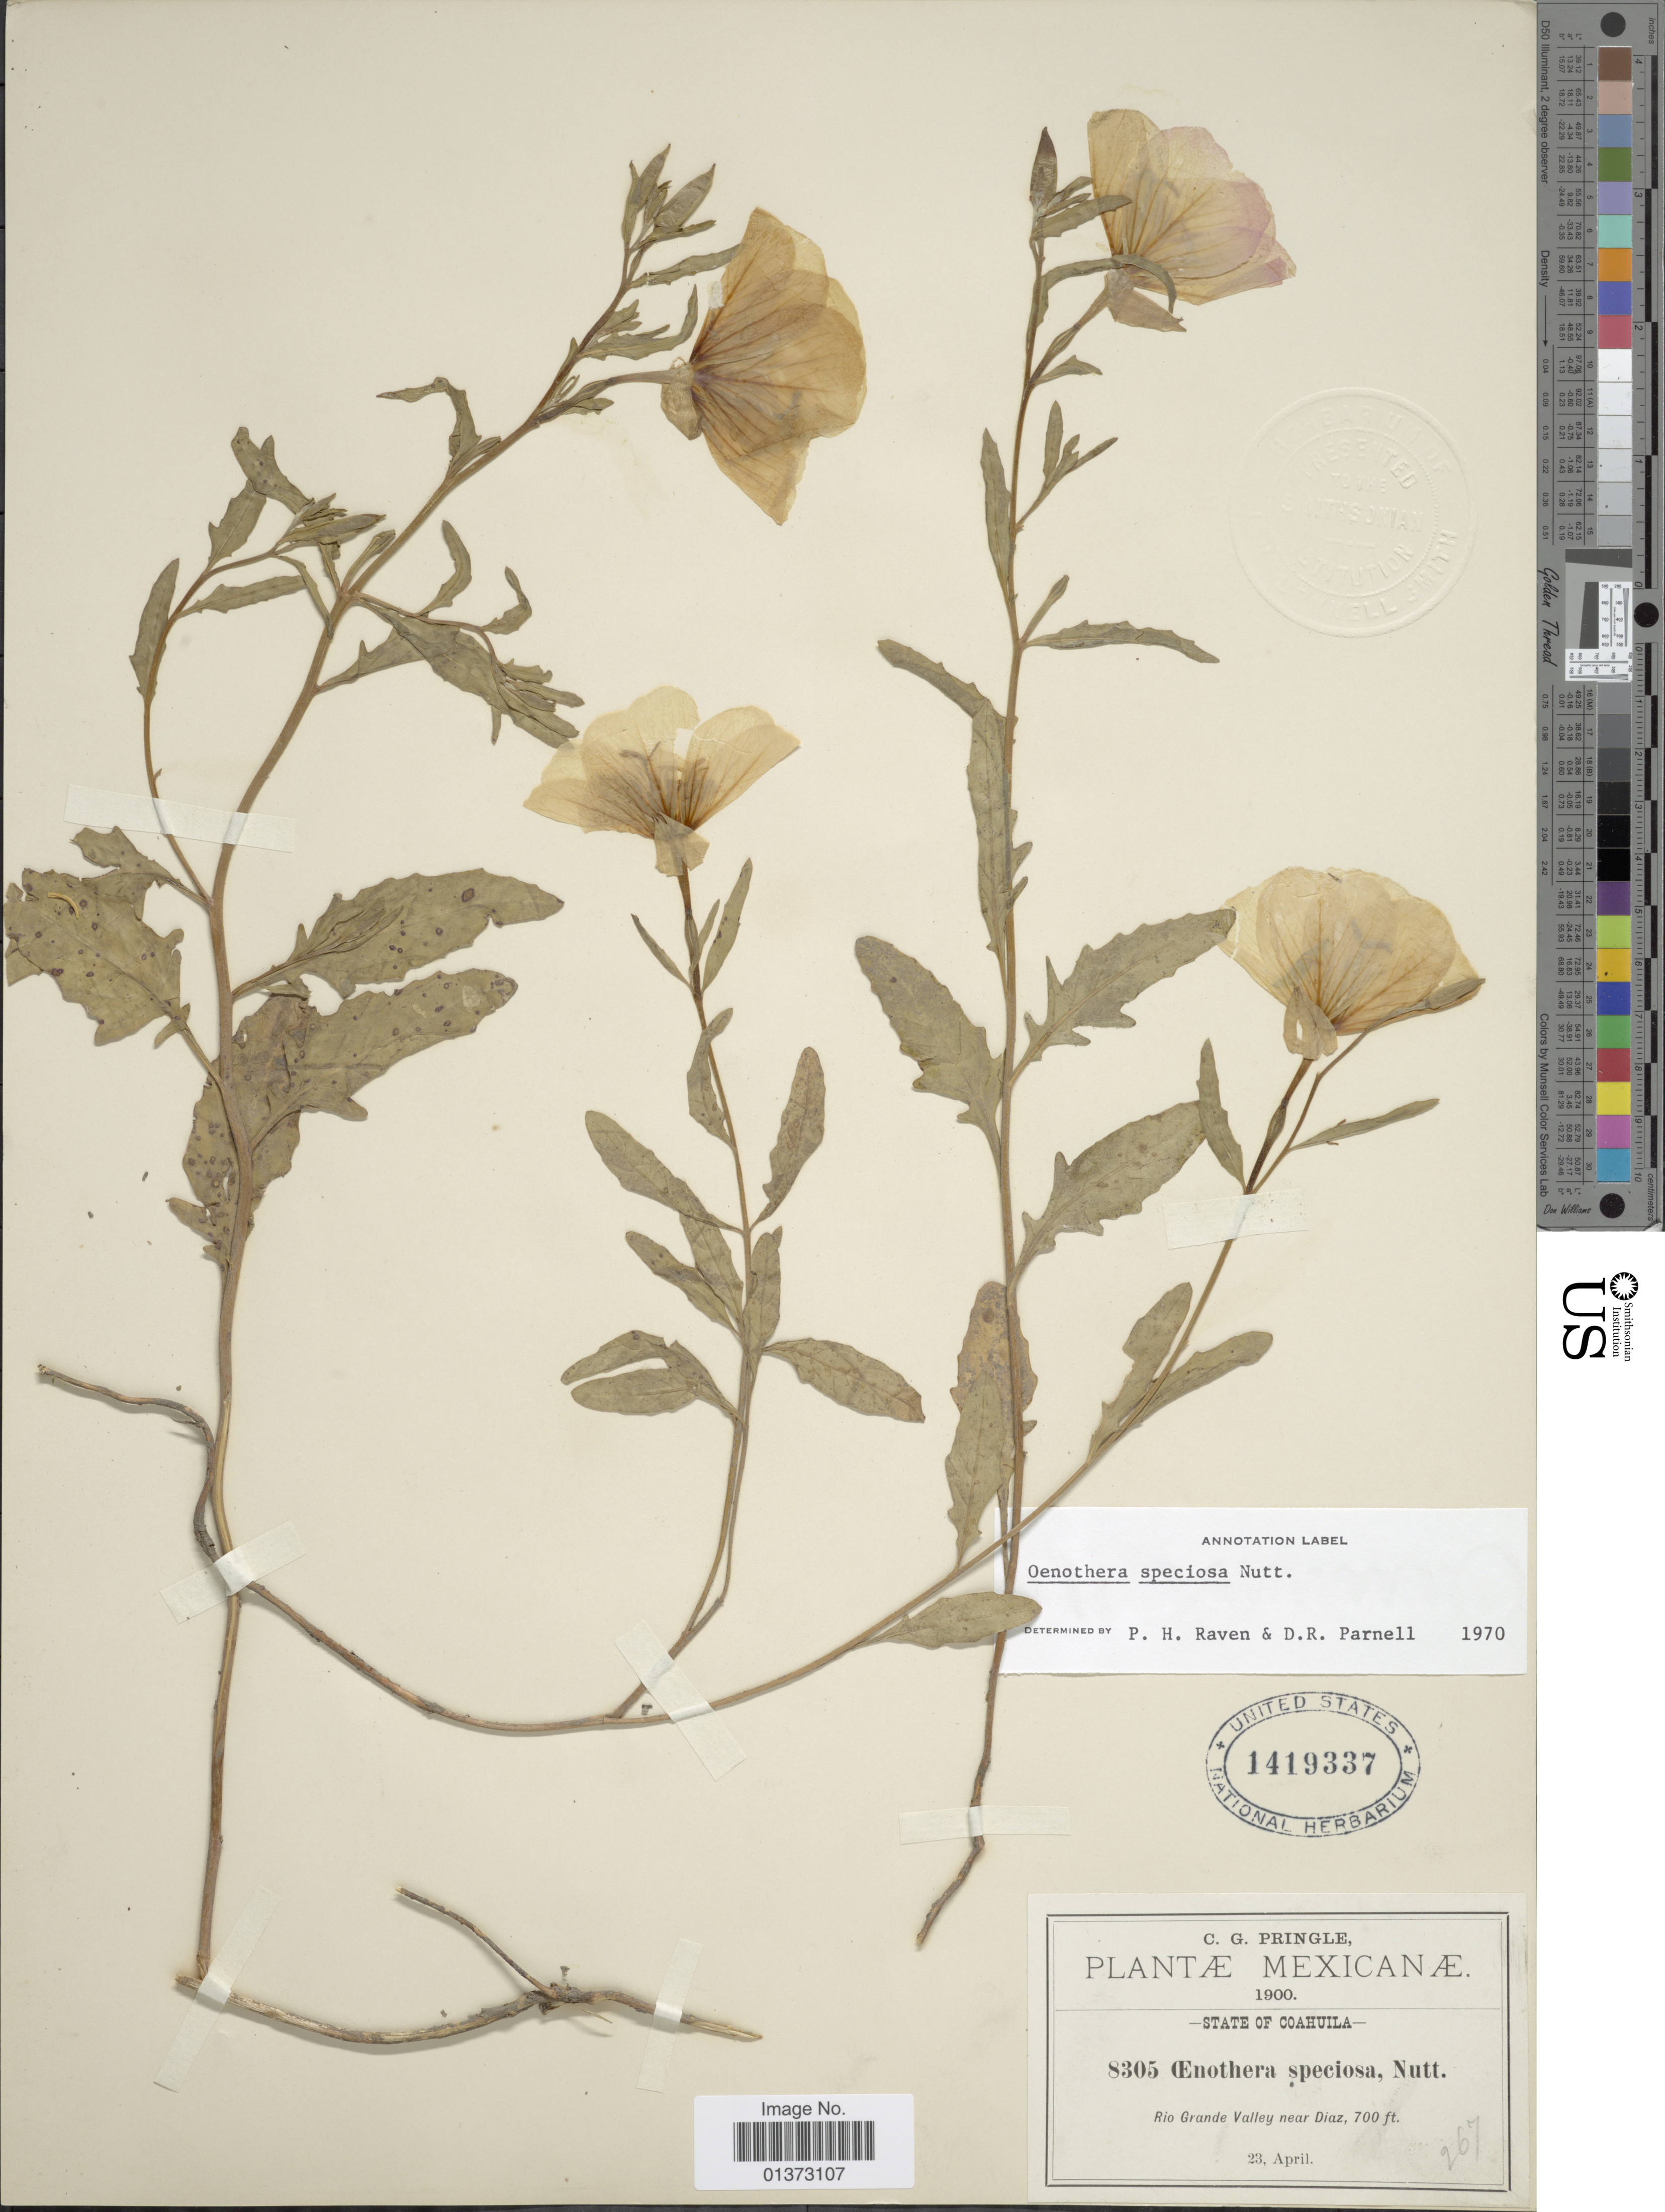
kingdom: Plantae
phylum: Tracheophyta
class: Magnoliopsida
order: Myrtales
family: Onagraceae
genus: Oenothera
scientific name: Oenothera speciosa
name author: Nutt.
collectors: C. G. Pringle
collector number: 8305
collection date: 1900-04-23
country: Mexico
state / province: Coahuila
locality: Rio Grande Valley near Diaz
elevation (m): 213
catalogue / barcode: US 1419337